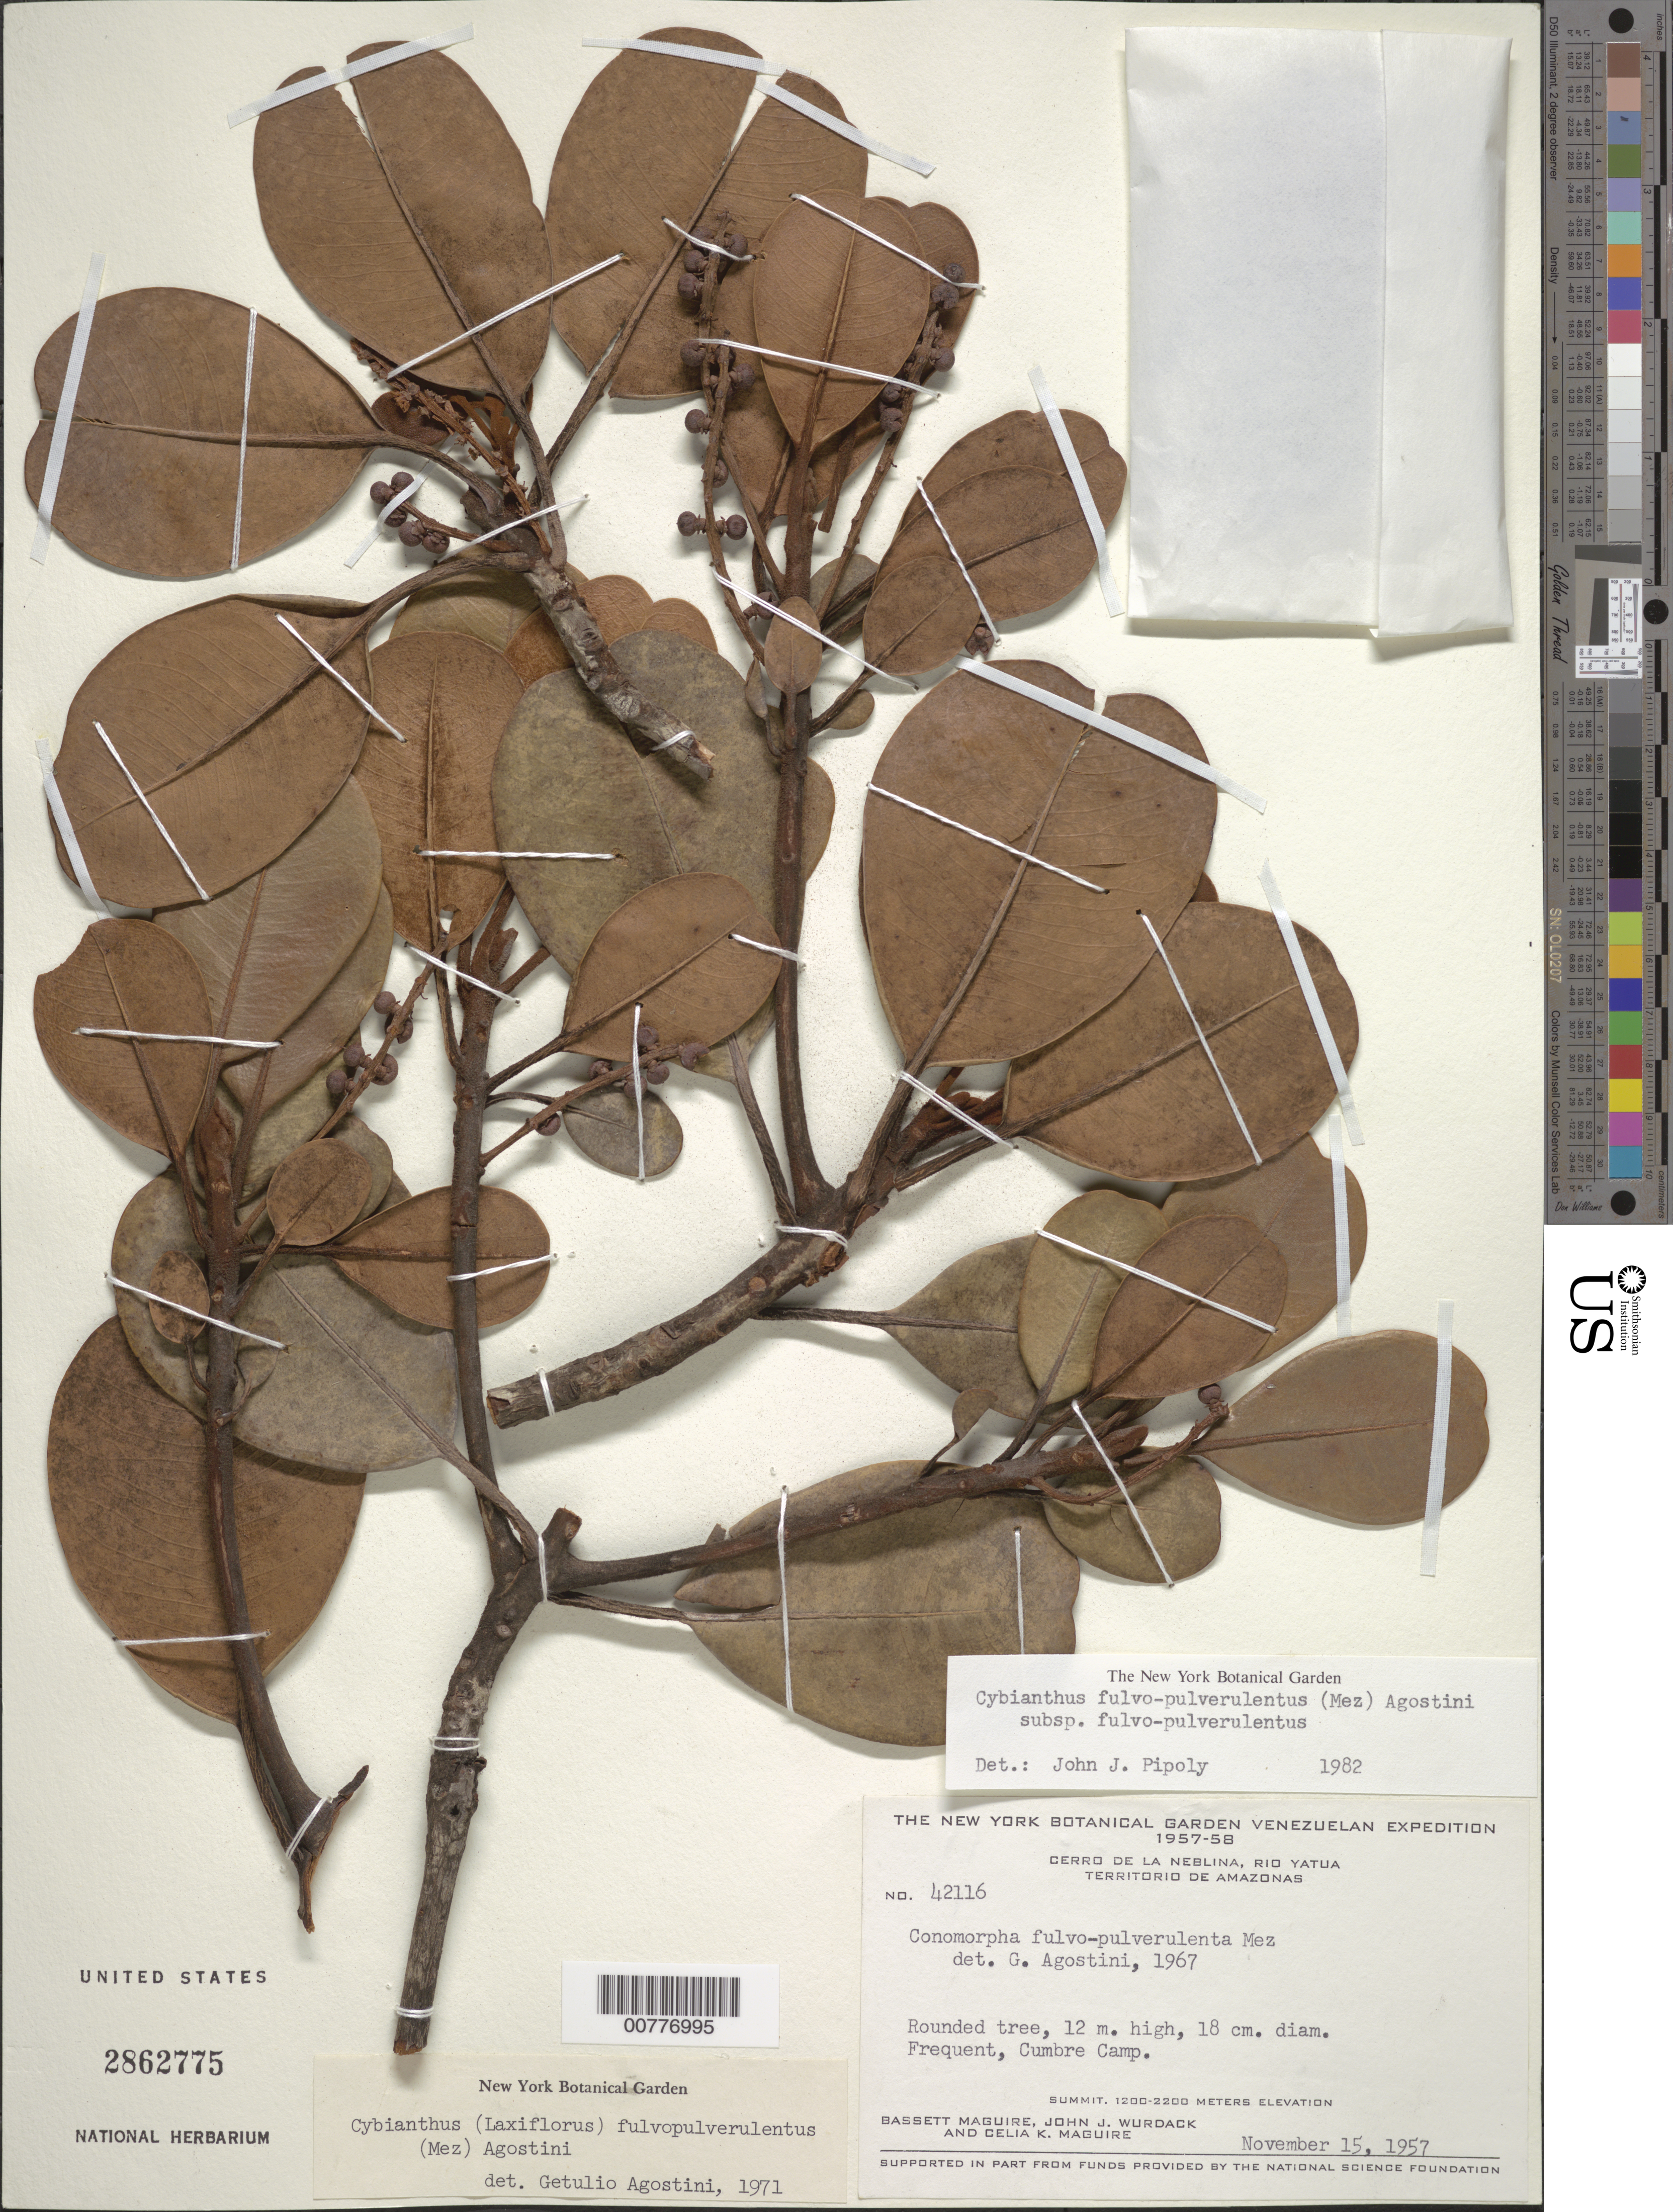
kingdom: Plantae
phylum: Tracheophyta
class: Magnoliopsida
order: Ericales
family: Primulaceae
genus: Cybianthus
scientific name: Cybianthus fulvopulverulentus subsp. fulvopulverulentus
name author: (Mez) G. Agostini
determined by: Pipoly, J. J., III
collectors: B. Maguire, J. J. Wurdack & C. K. Maguire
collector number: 42116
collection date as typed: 15-Nov-57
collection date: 1957-11-15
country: Venezuela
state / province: Amazonas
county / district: Río Negro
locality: Cerro de la Neblina, Río Yatua, Cumbre Camp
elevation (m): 1200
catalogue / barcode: US 2862775